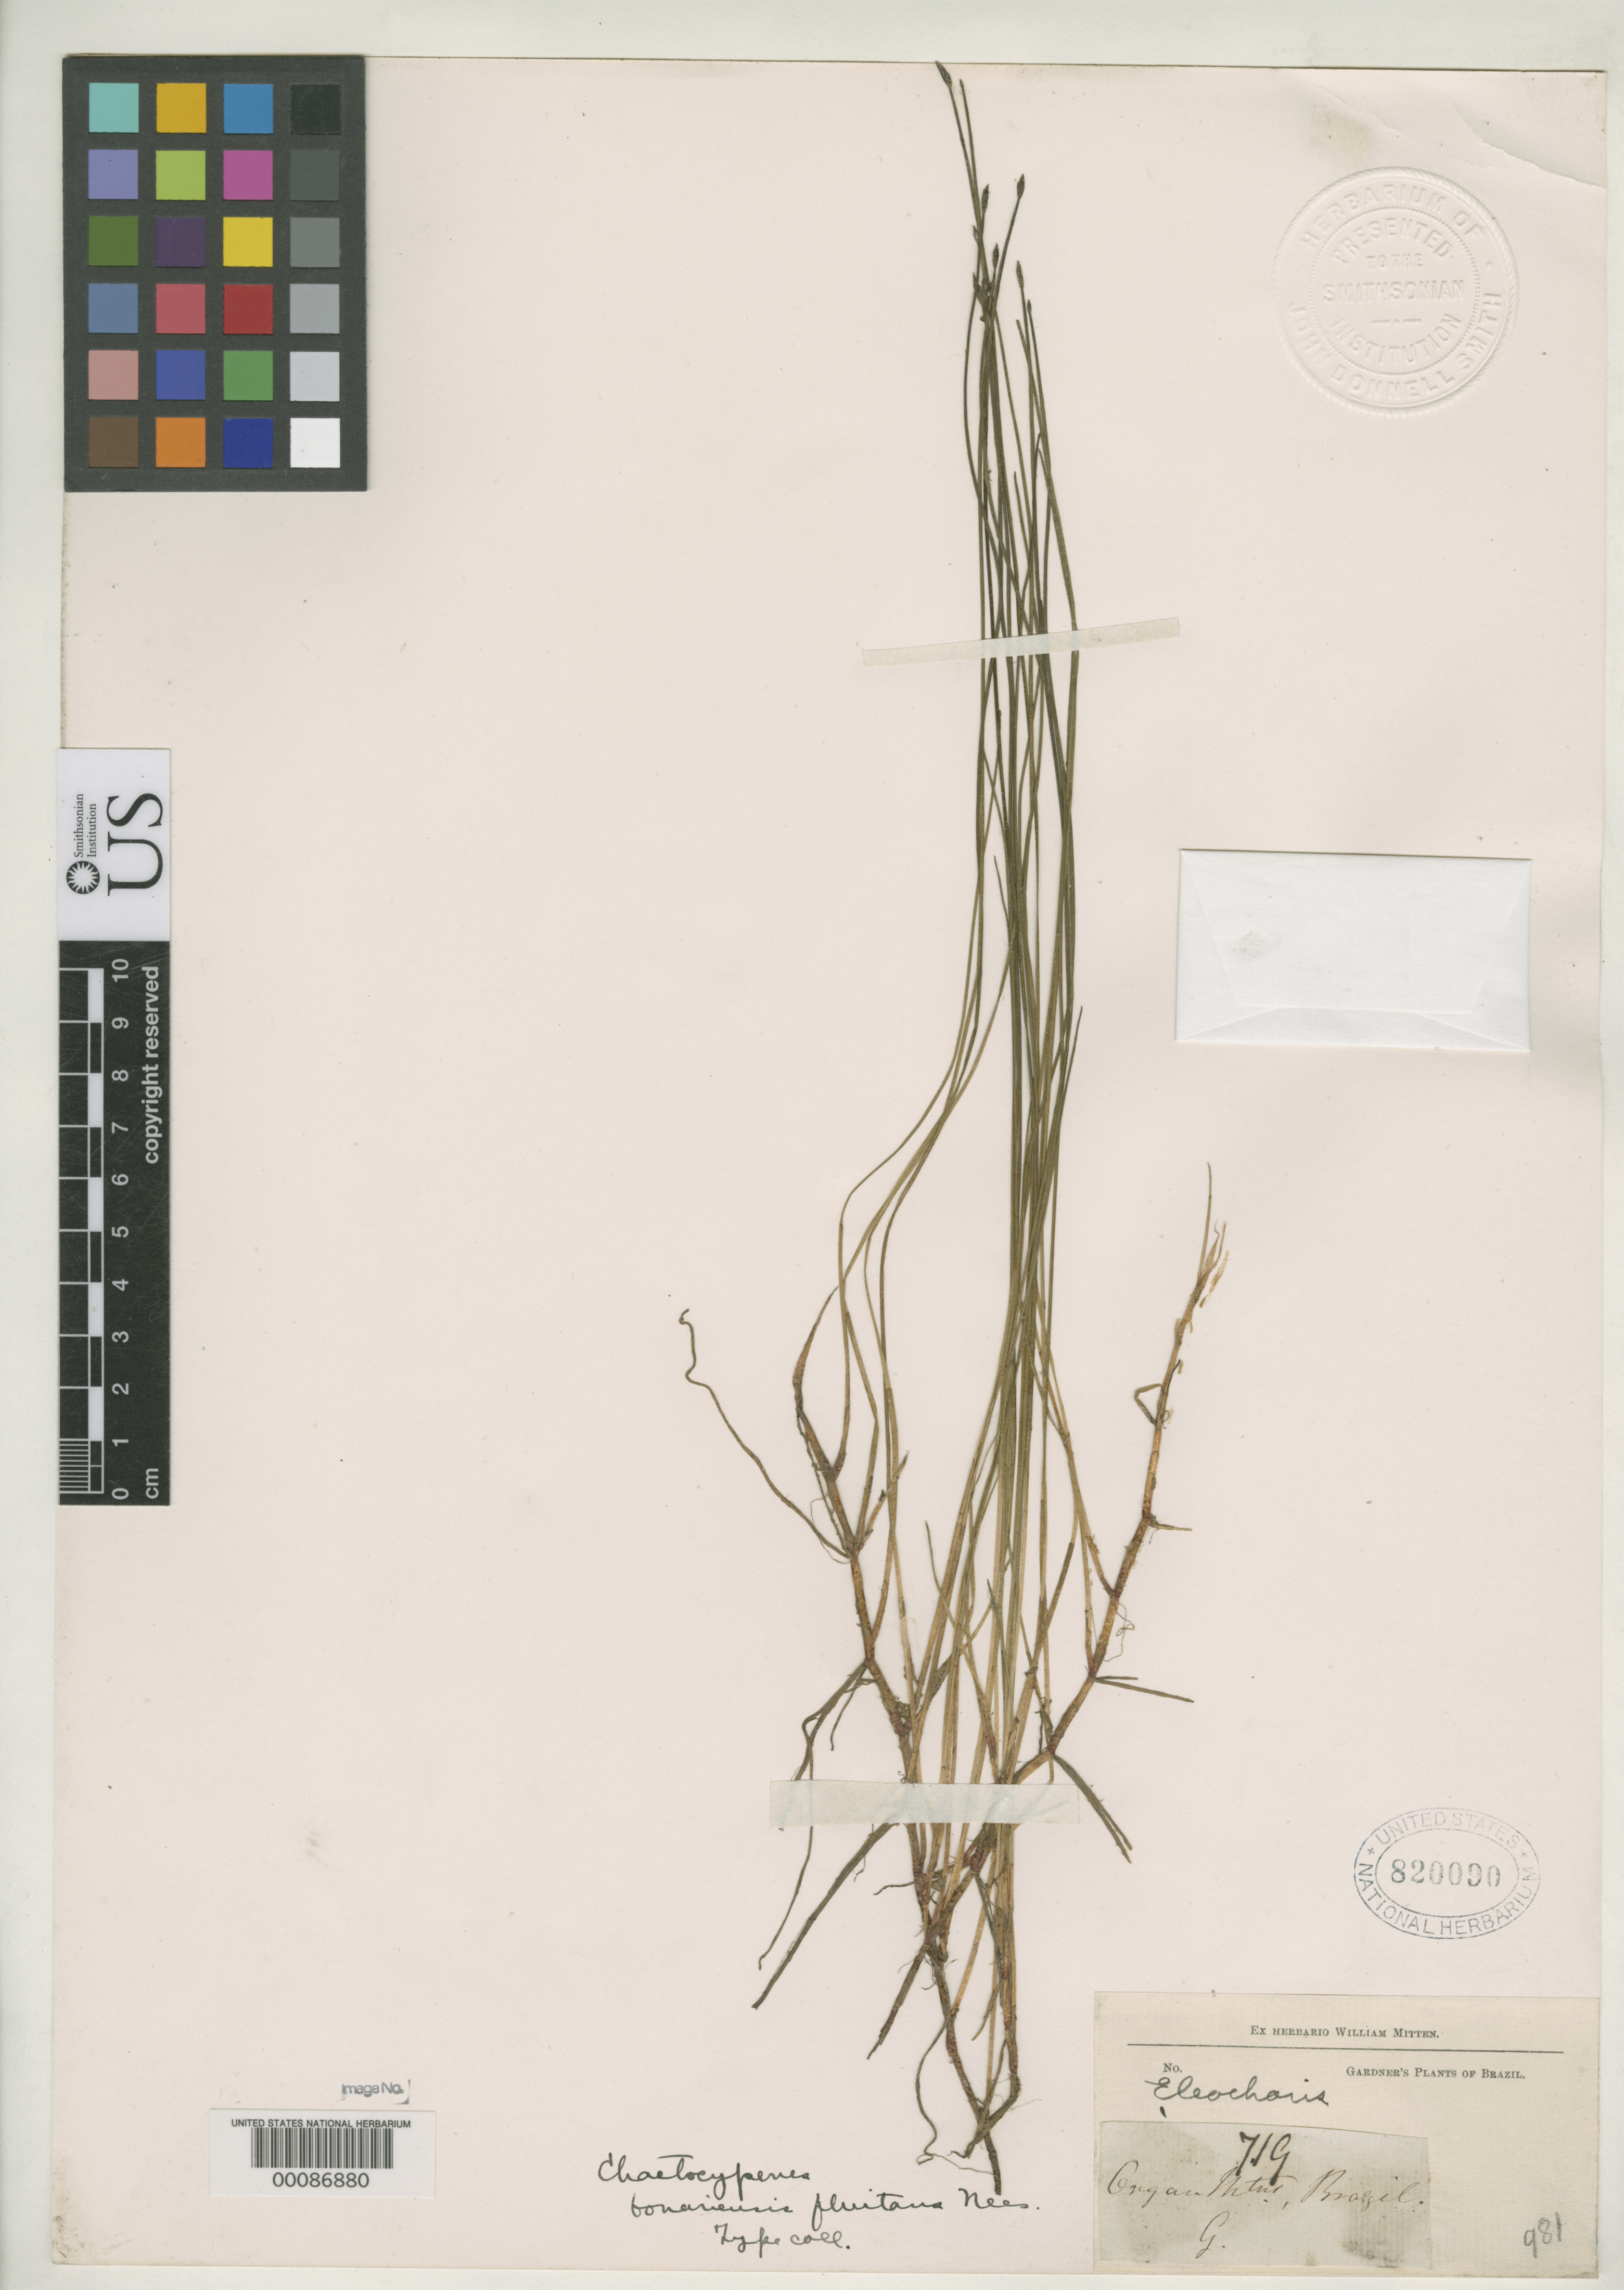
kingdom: Plantae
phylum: Tracheophyta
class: Liliopsida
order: Poales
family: Cyperaceae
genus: Chaetocyperus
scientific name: Chaetocyperus bonariensis var. fluitans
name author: Nees in Mart.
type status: Isotype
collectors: G. Gardner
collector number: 719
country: Brazil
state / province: Rio de Janeiro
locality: Organ Mts.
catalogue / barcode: US 820090